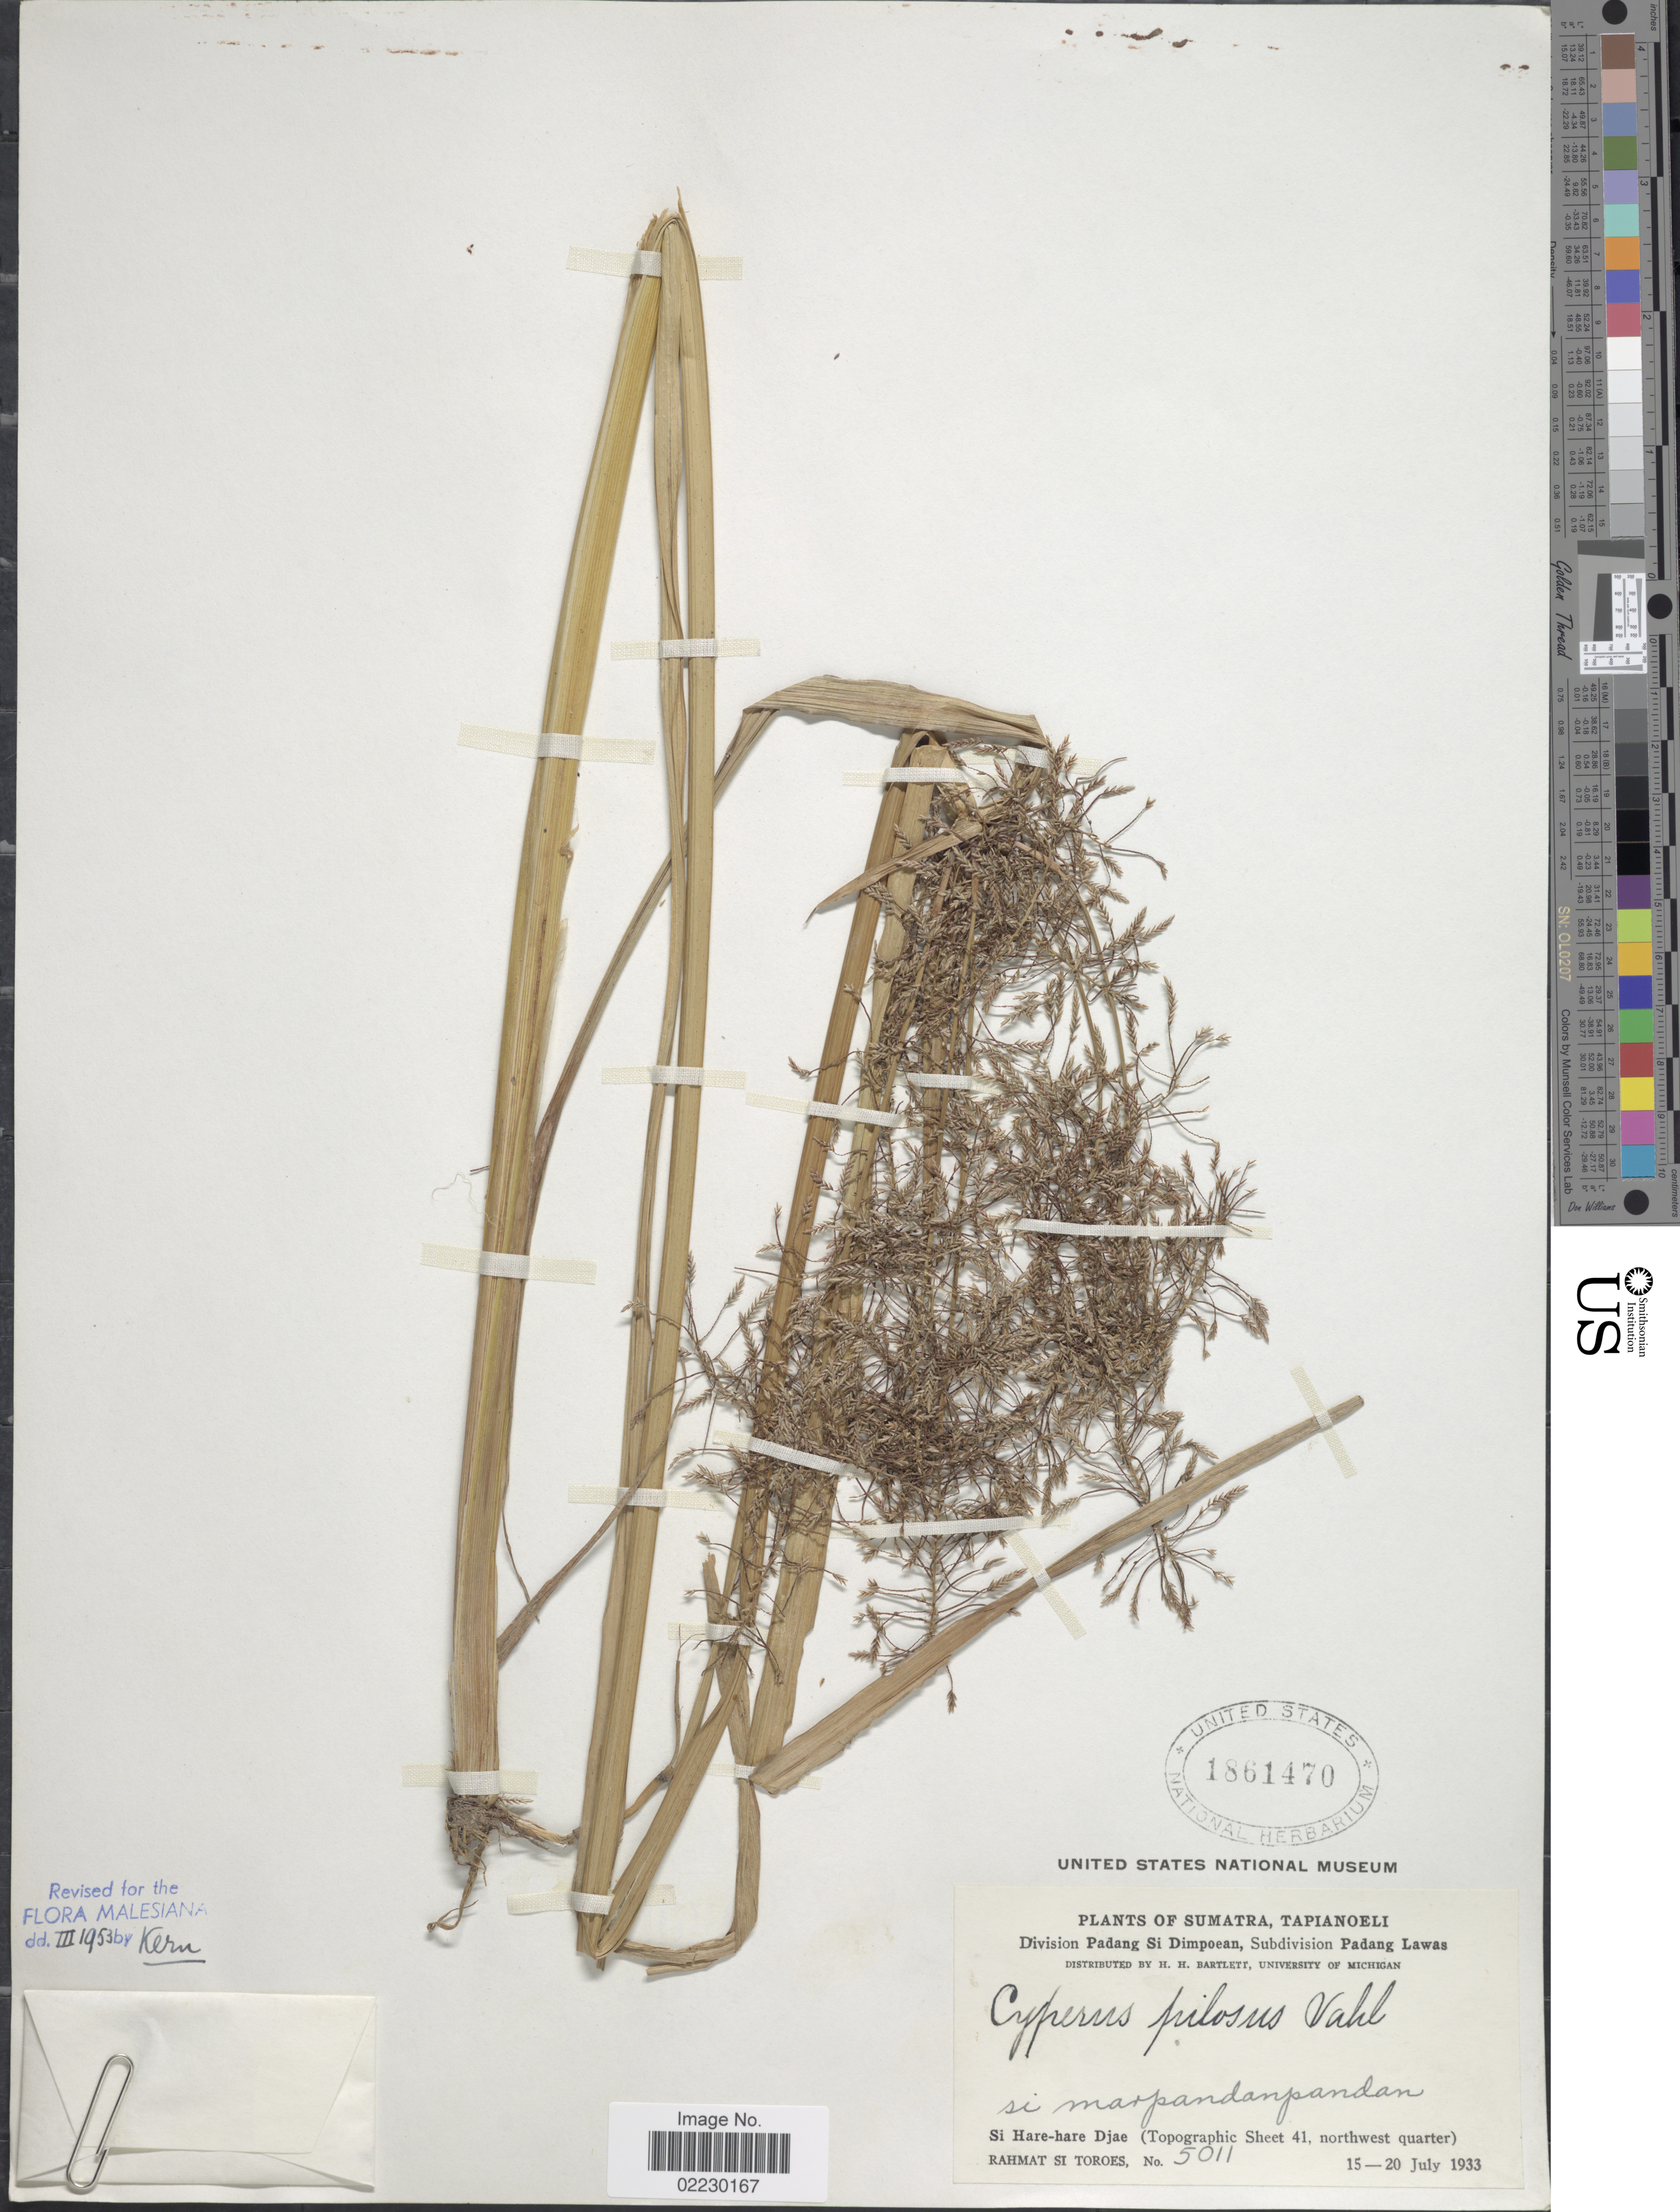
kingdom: Plantae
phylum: Tracheophyta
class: Liliopsida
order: Poales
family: Cyperaceae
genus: Cyperus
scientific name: Cyperus pilosus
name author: Vahl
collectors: Rahmat Si Boeea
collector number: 5011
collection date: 1933-07-15/1933-07-20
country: Indonesia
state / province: Sumatra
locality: Tapianoeli, Si Hare-hare Djae (Topographic Sheet 41, northwest quarter)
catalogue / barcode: US 1861470